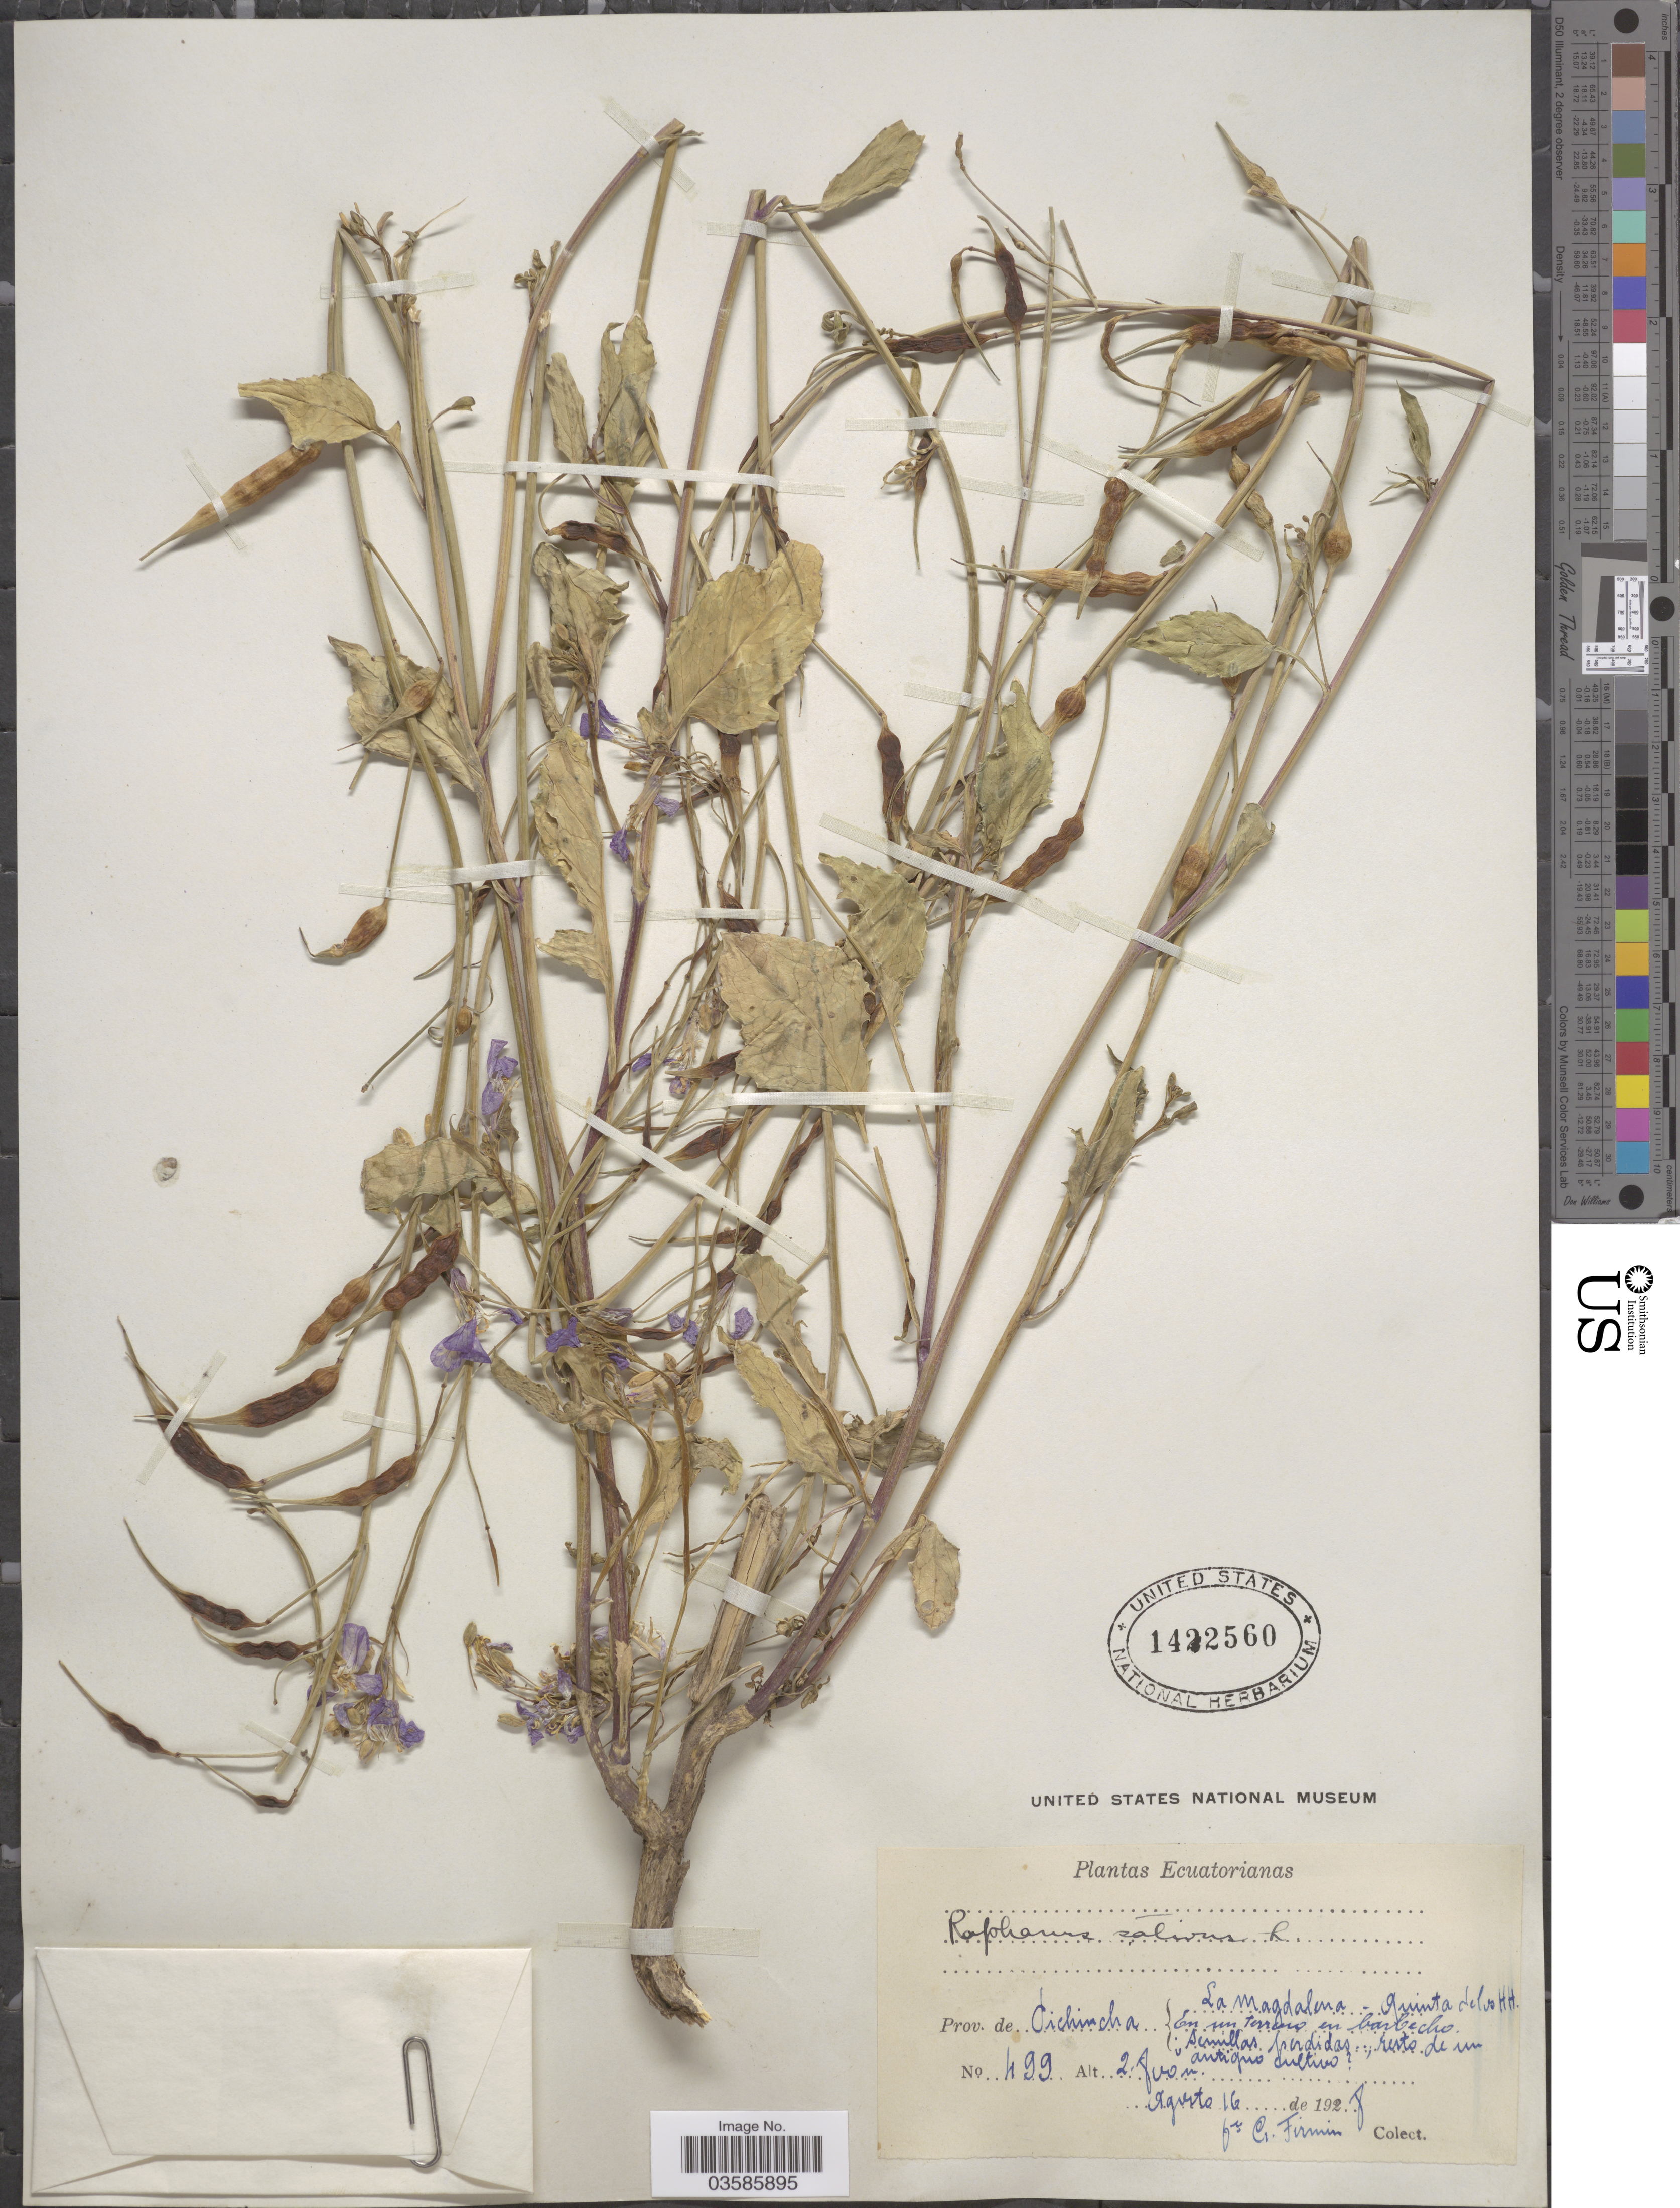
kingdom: Plantae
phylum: Tracheophyta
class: Magnoliopsida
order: Brassicales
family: Brassicaceae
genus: Raphanus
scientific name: Raphanus sativus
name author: L.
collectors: F. Firmin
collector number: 499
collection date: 1928-08-16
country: Ecuador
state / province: Pichincha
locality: Ecuatorianas. Pichincha. La Magdalena- Quinta de los HH. En un terreno en barbecho.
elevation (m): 2800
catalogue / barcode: US 1422560